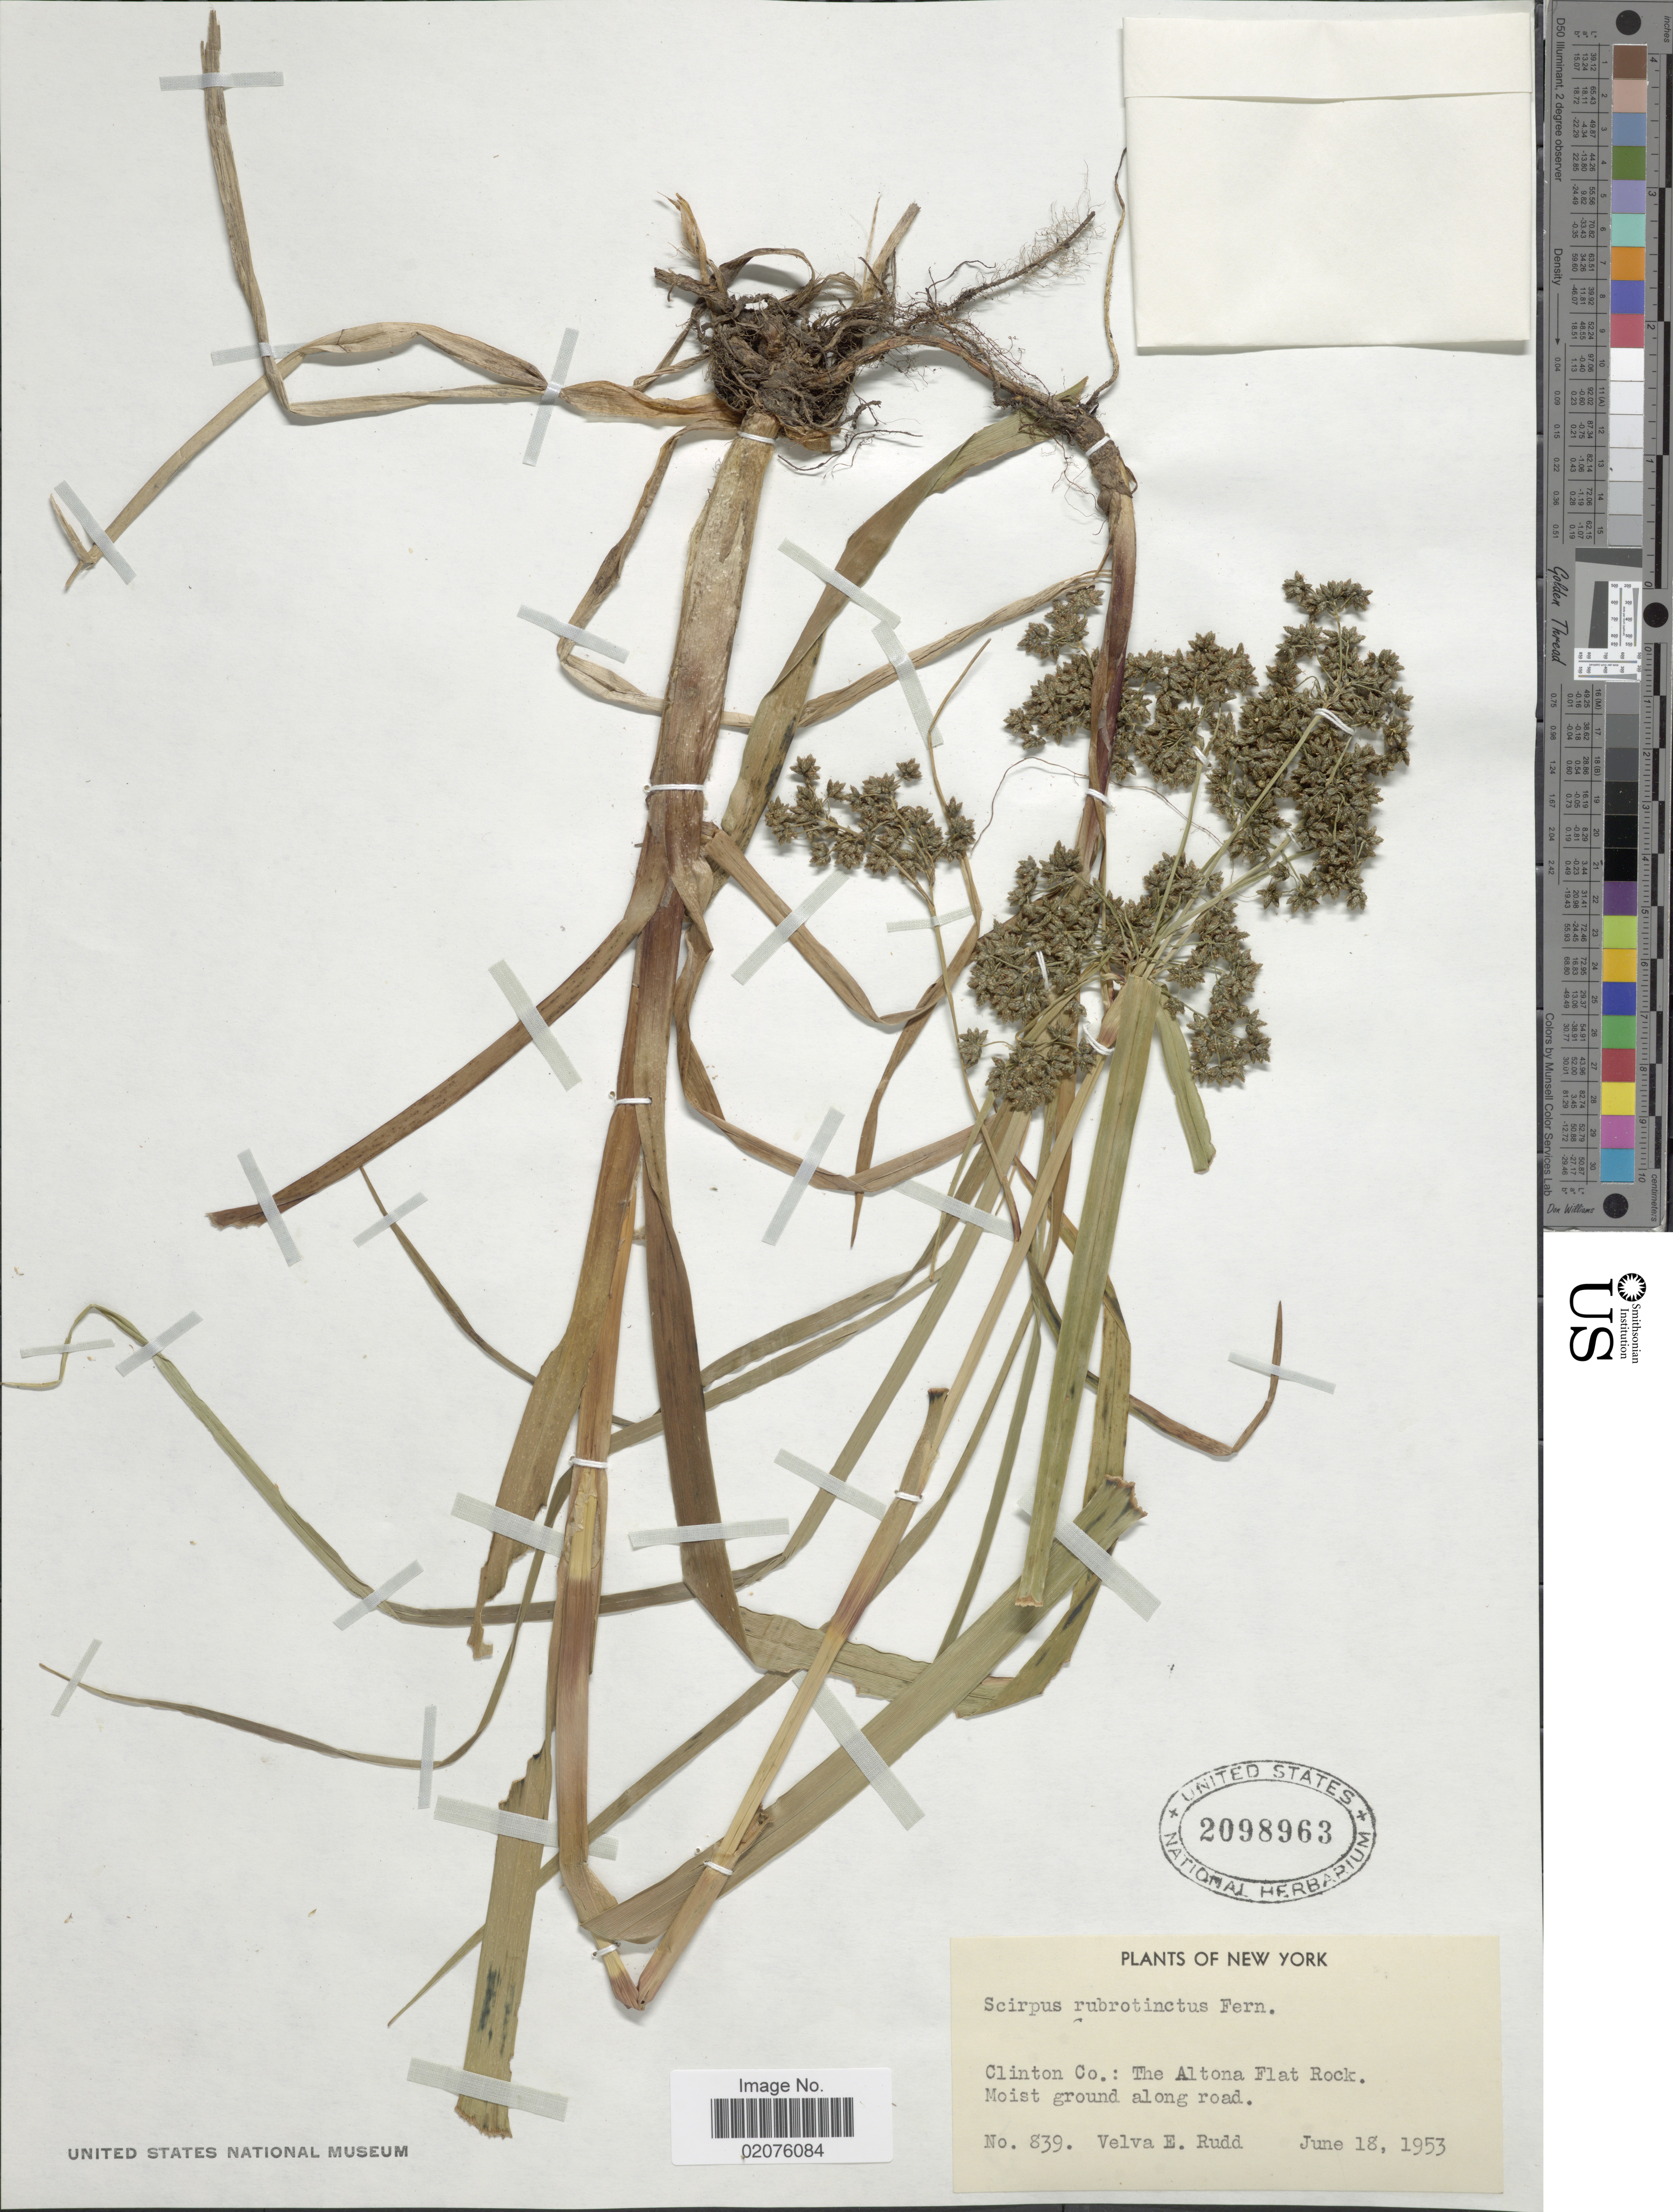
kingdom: Plantae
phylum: Tracheophyta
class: Liliopsida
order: Poales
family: Cyperaceae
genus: Scirpus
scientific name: Scirpus microcarpus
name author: J. Presl & C. Presl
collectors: V. E. Rudd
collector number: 839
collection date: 1953-06-18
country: United States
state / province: New York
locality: Clinton Co.: The Altona Flat Rock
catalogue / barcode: US 2098963